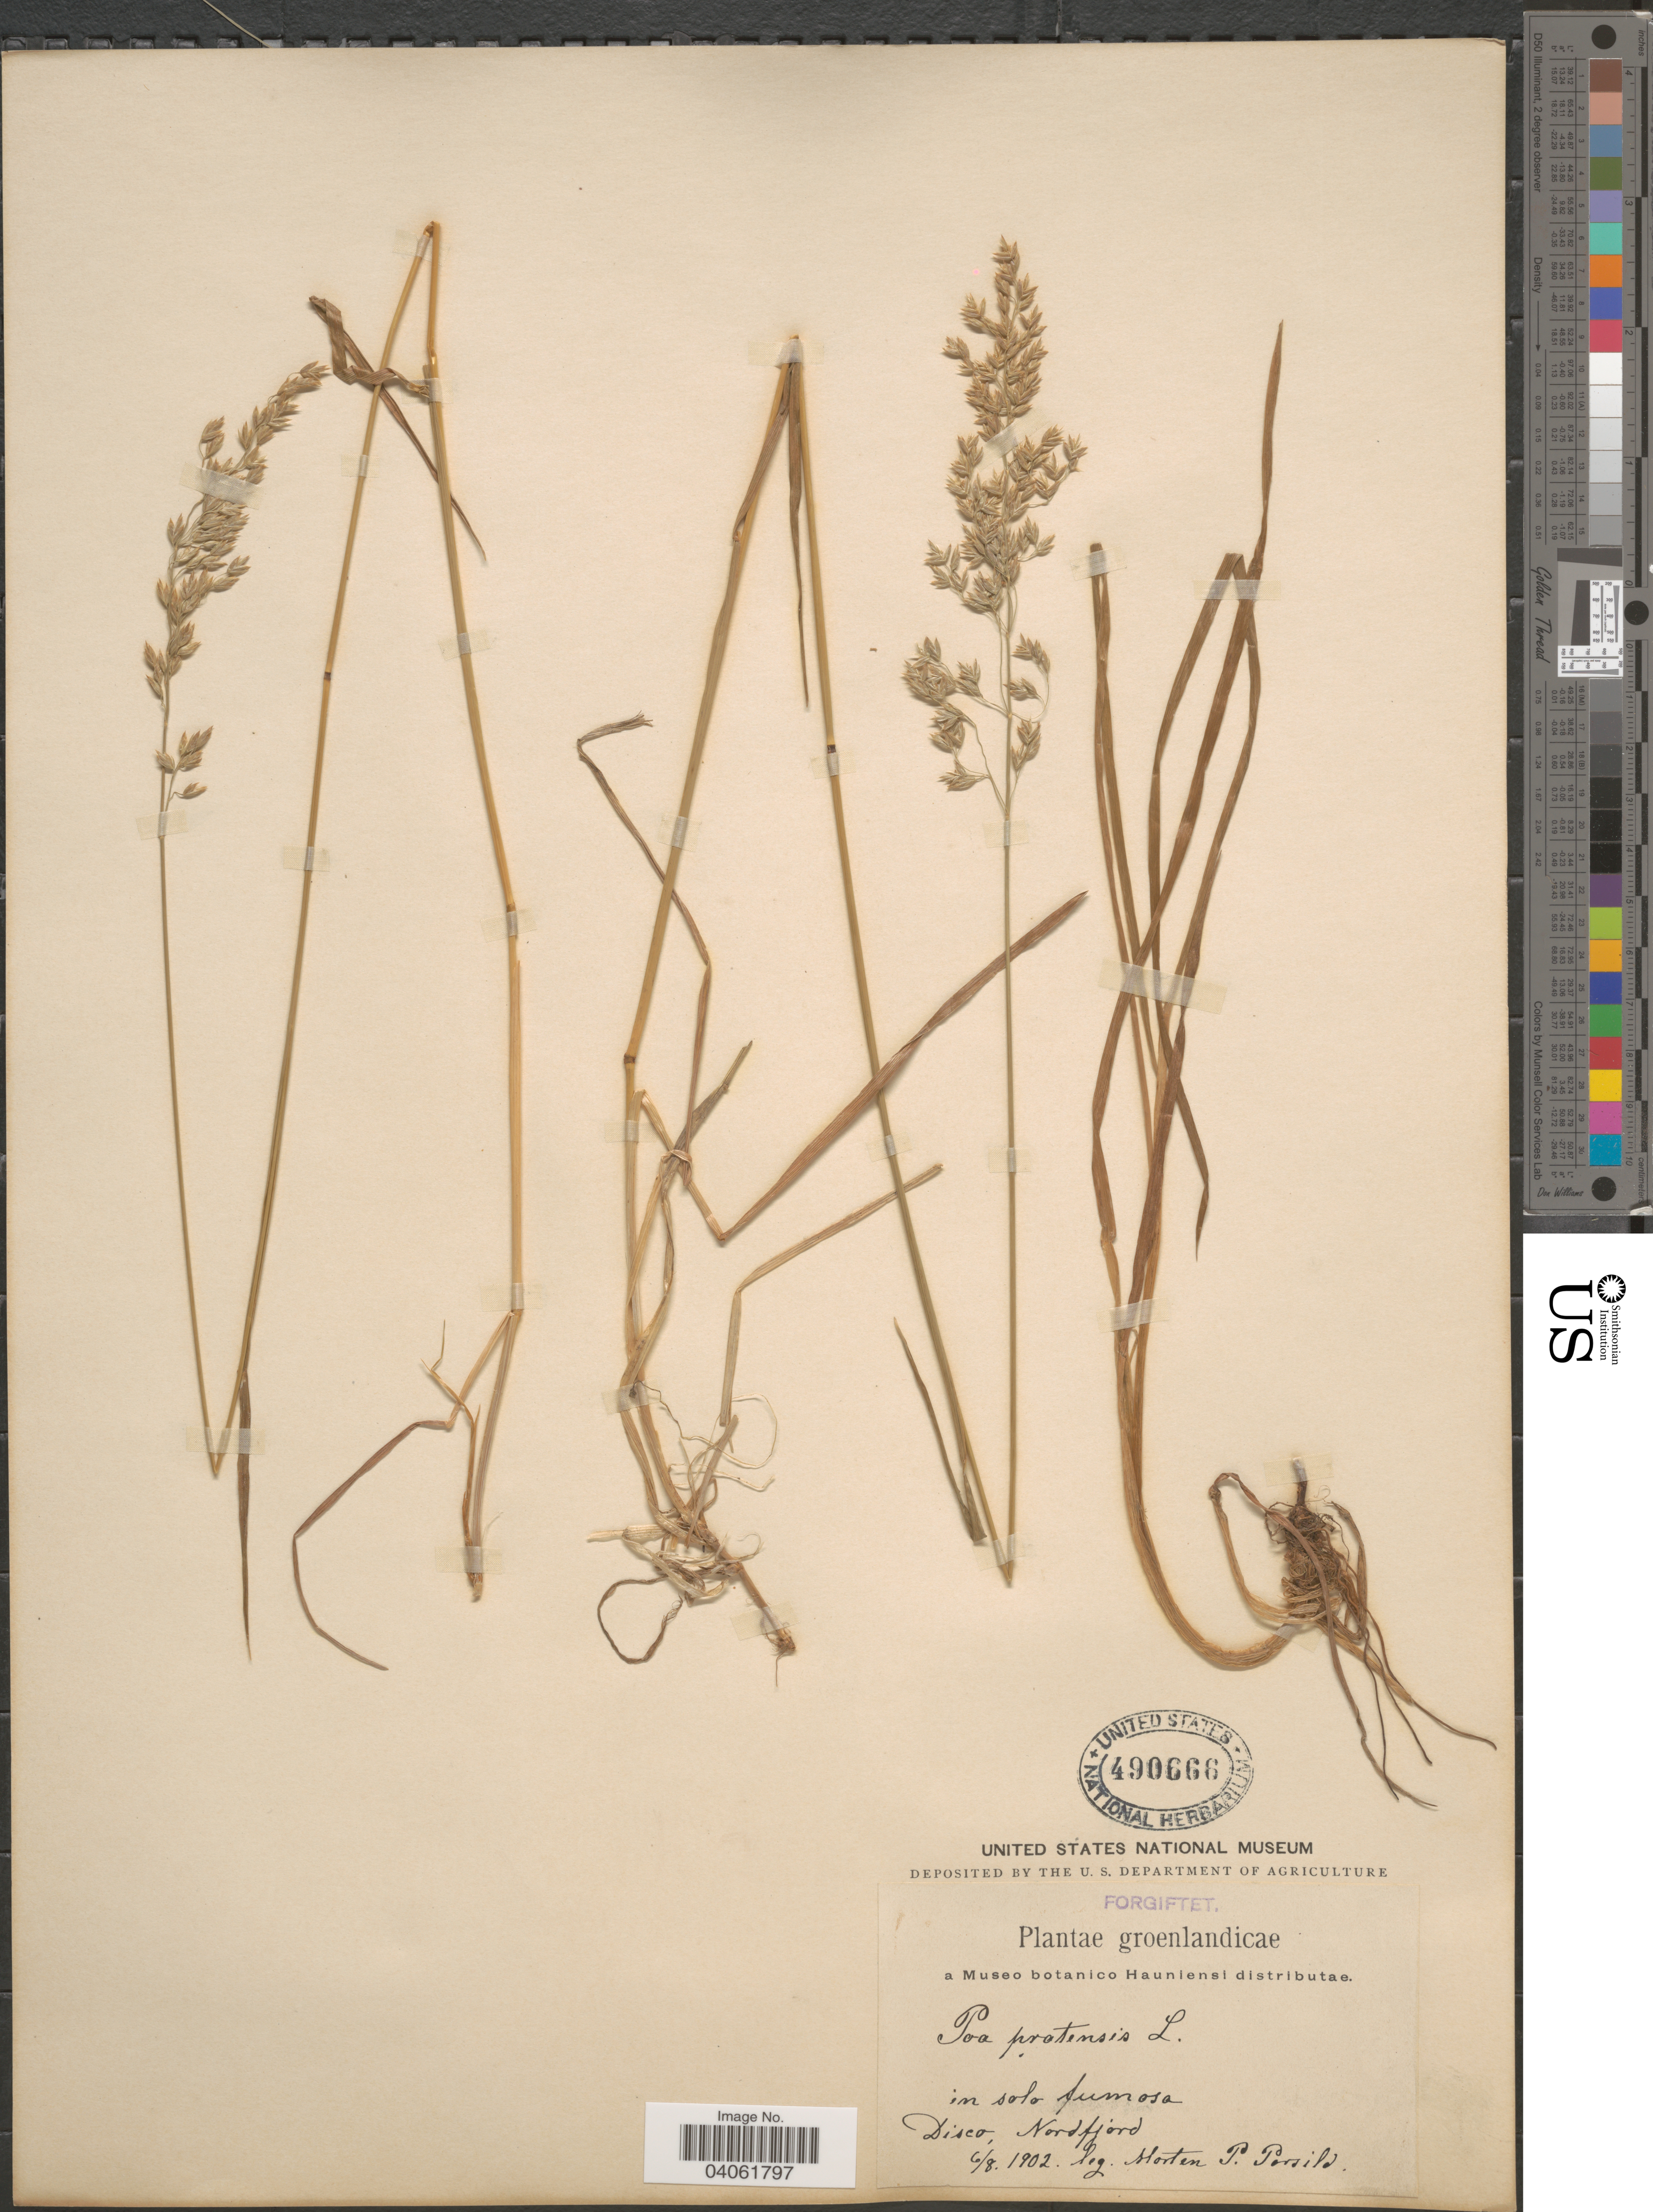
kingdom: Plantae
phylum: Tracheophyta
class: Liliopsida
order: Poales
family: Poaceae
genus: Poa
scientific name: Poa pratensis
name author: L.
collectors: M. P. Porsild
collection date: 1902-08-06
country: Greenland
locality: Groenlandicae. Disco, Nordfjord.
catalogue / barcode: US 490666